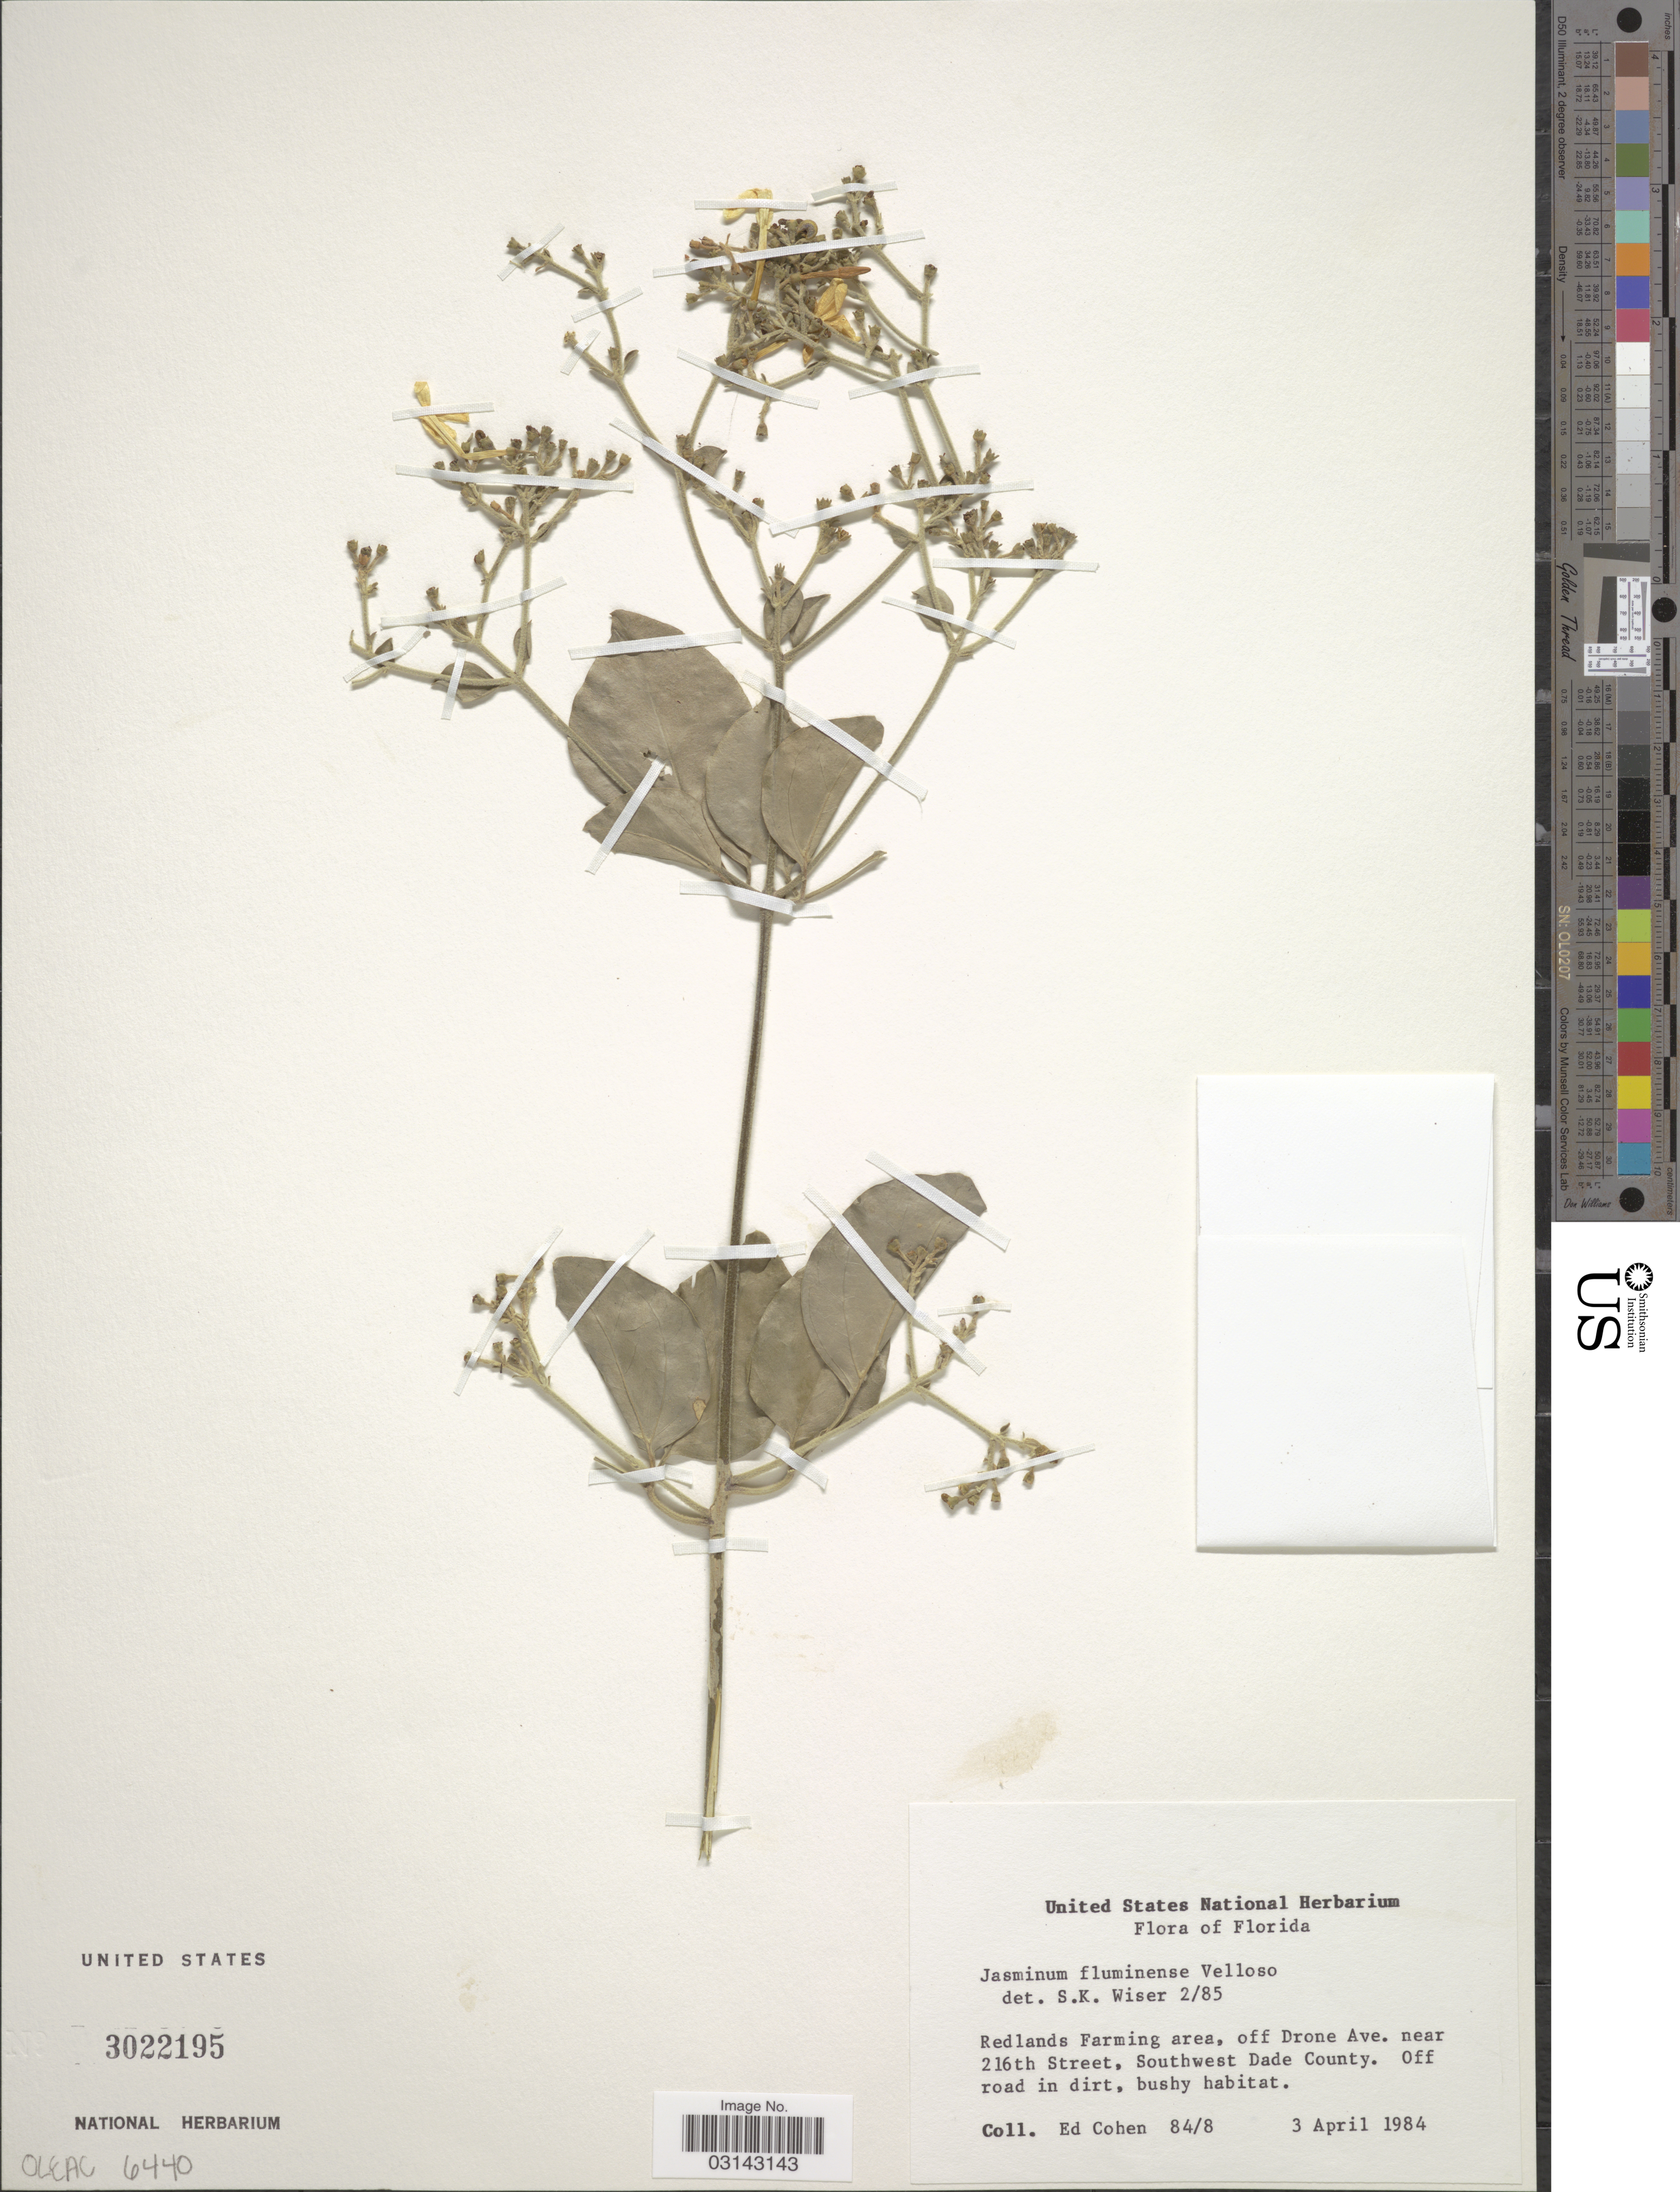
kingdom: Plantae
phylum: Tracheophyta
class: Magnoliopsida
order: Lamiales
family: Oleaceae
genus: Jasminum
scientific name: Jasminum fluminense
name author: Vell.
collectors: E. Cohen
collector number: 84/8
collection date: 1984-04-03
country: United States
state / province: Florida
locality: Redlands Farming area, off Drone Ave. Near 216th Street, Southwest Dade County.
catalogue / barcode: US 3022195